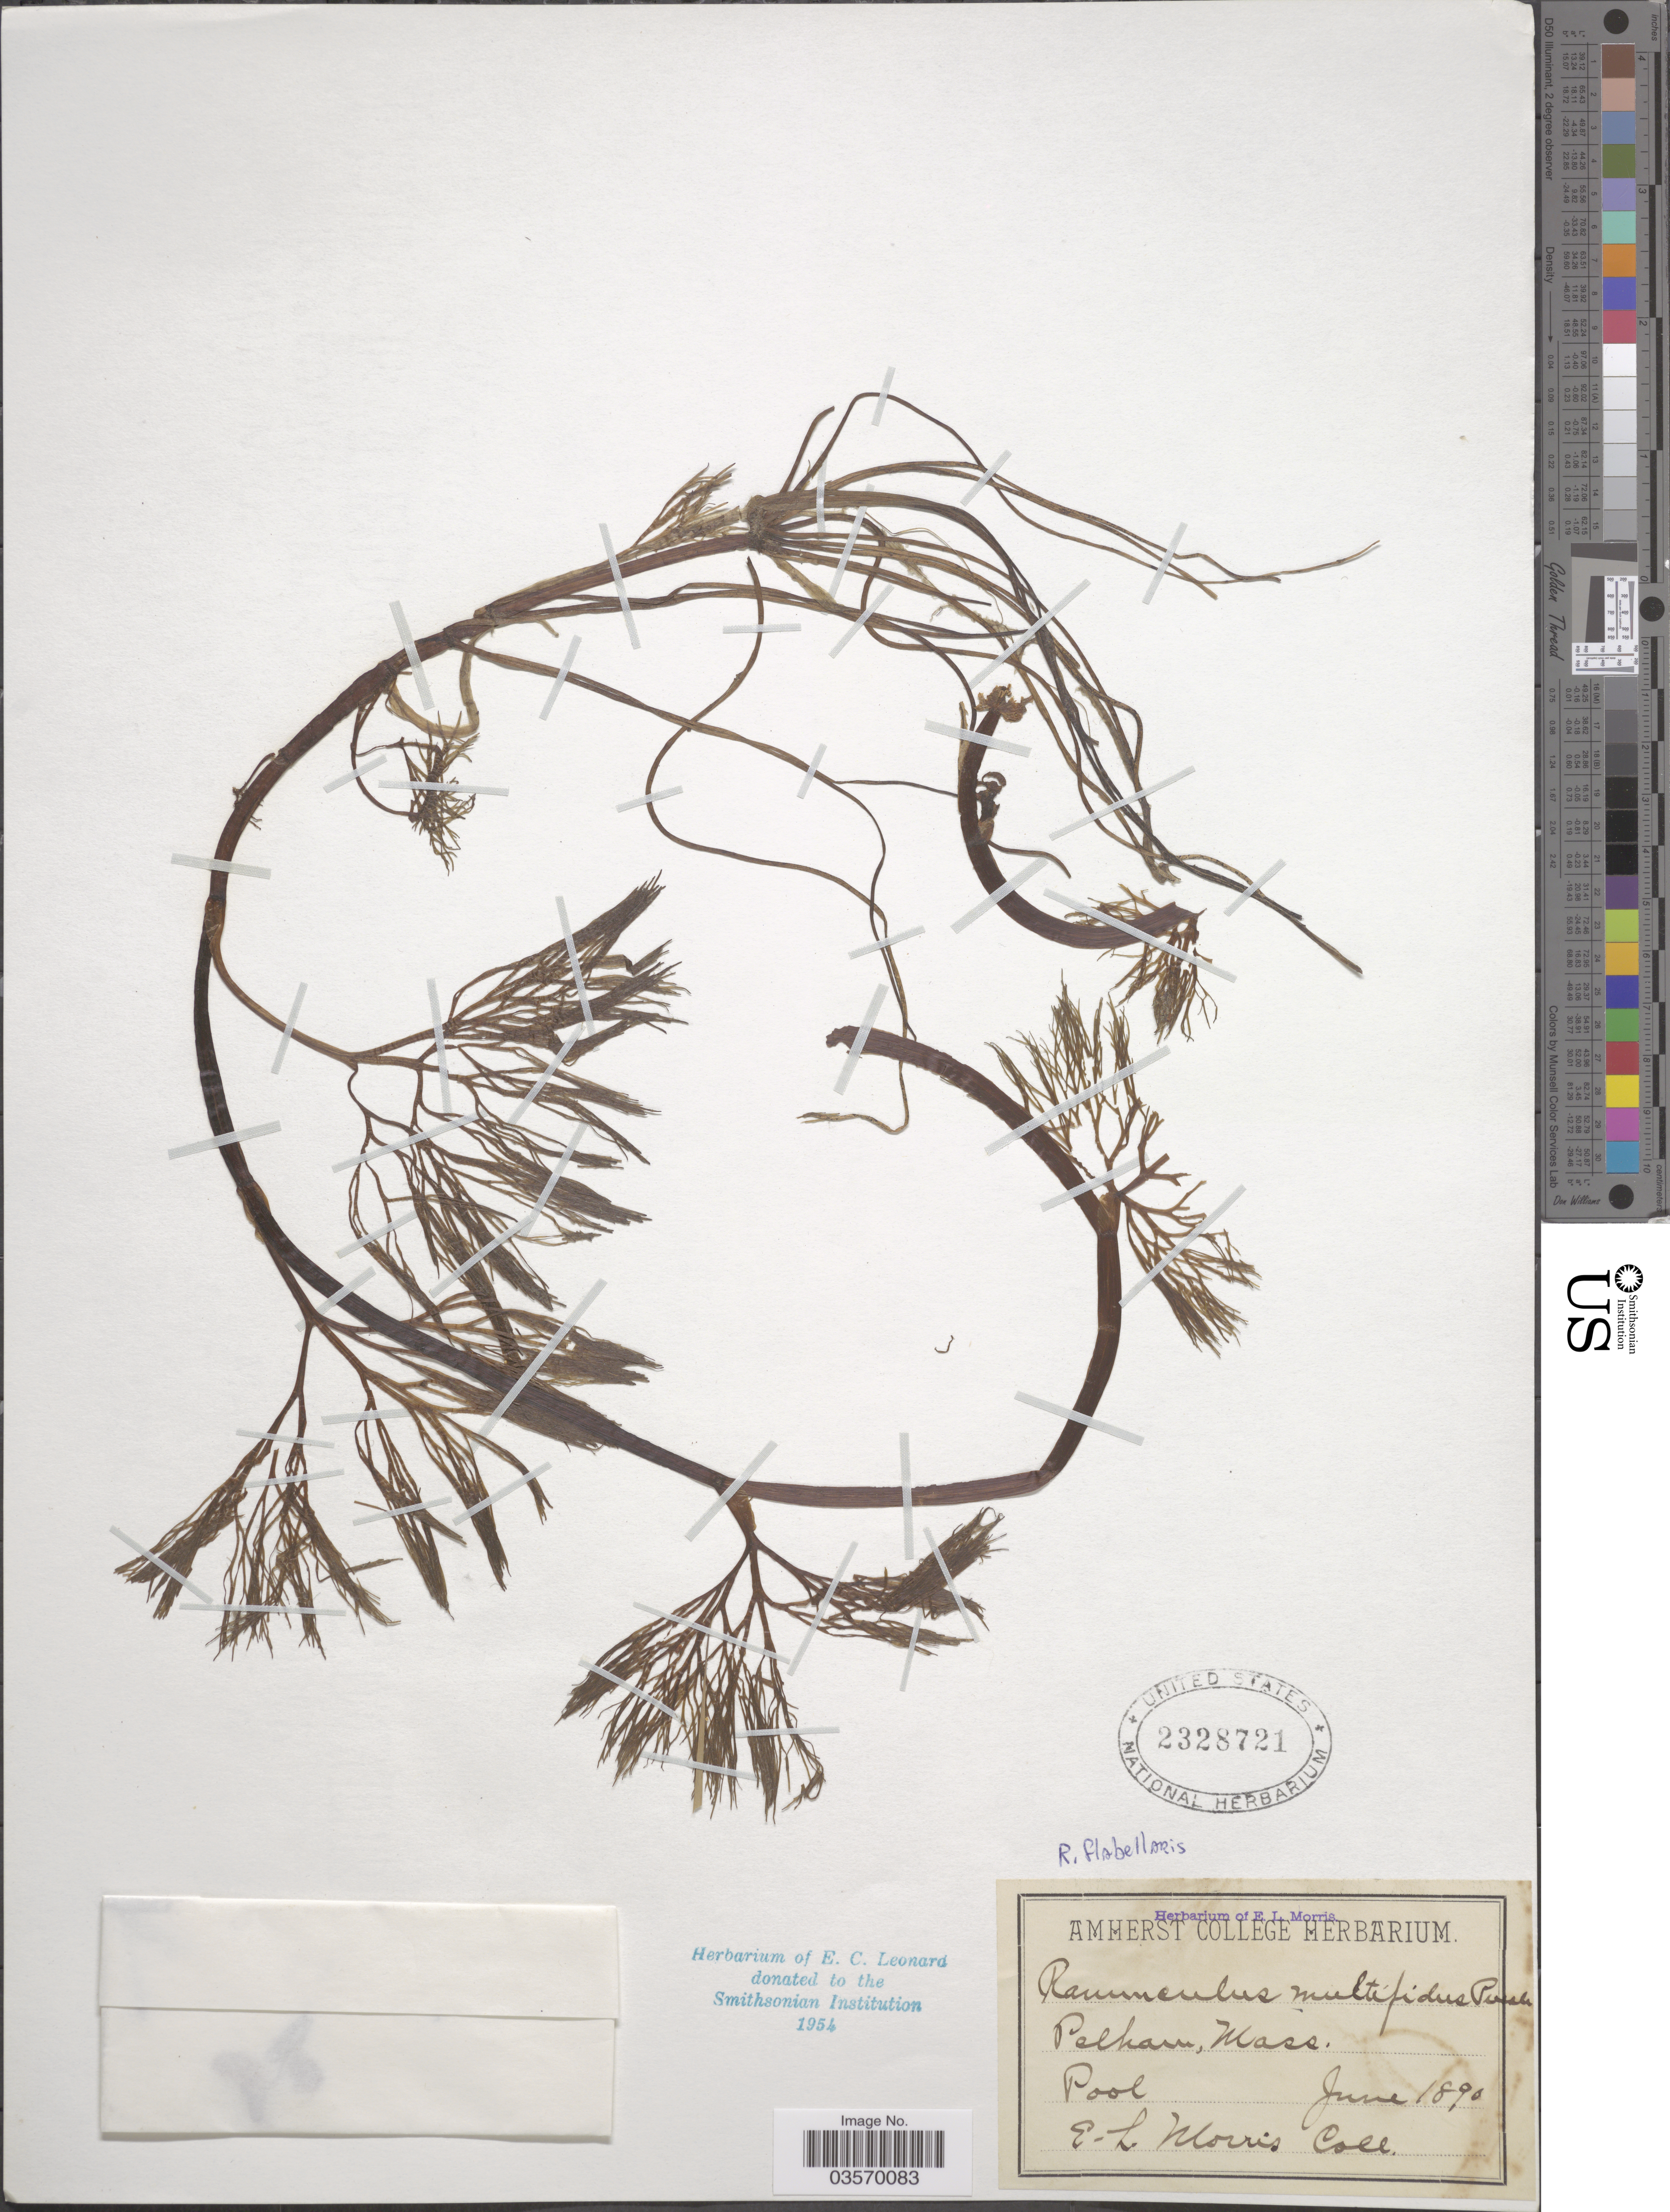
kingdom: Plantae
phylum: Tracheophyta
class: Magnoliopsida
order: Ranunculales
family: Ranunculaceae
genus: Ranunculus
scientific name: Ranunculus sp.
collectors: E. Morris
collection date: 1890-06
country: United States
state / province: Massachusetts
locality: Pelham. Pool.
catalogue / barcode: US 2328721